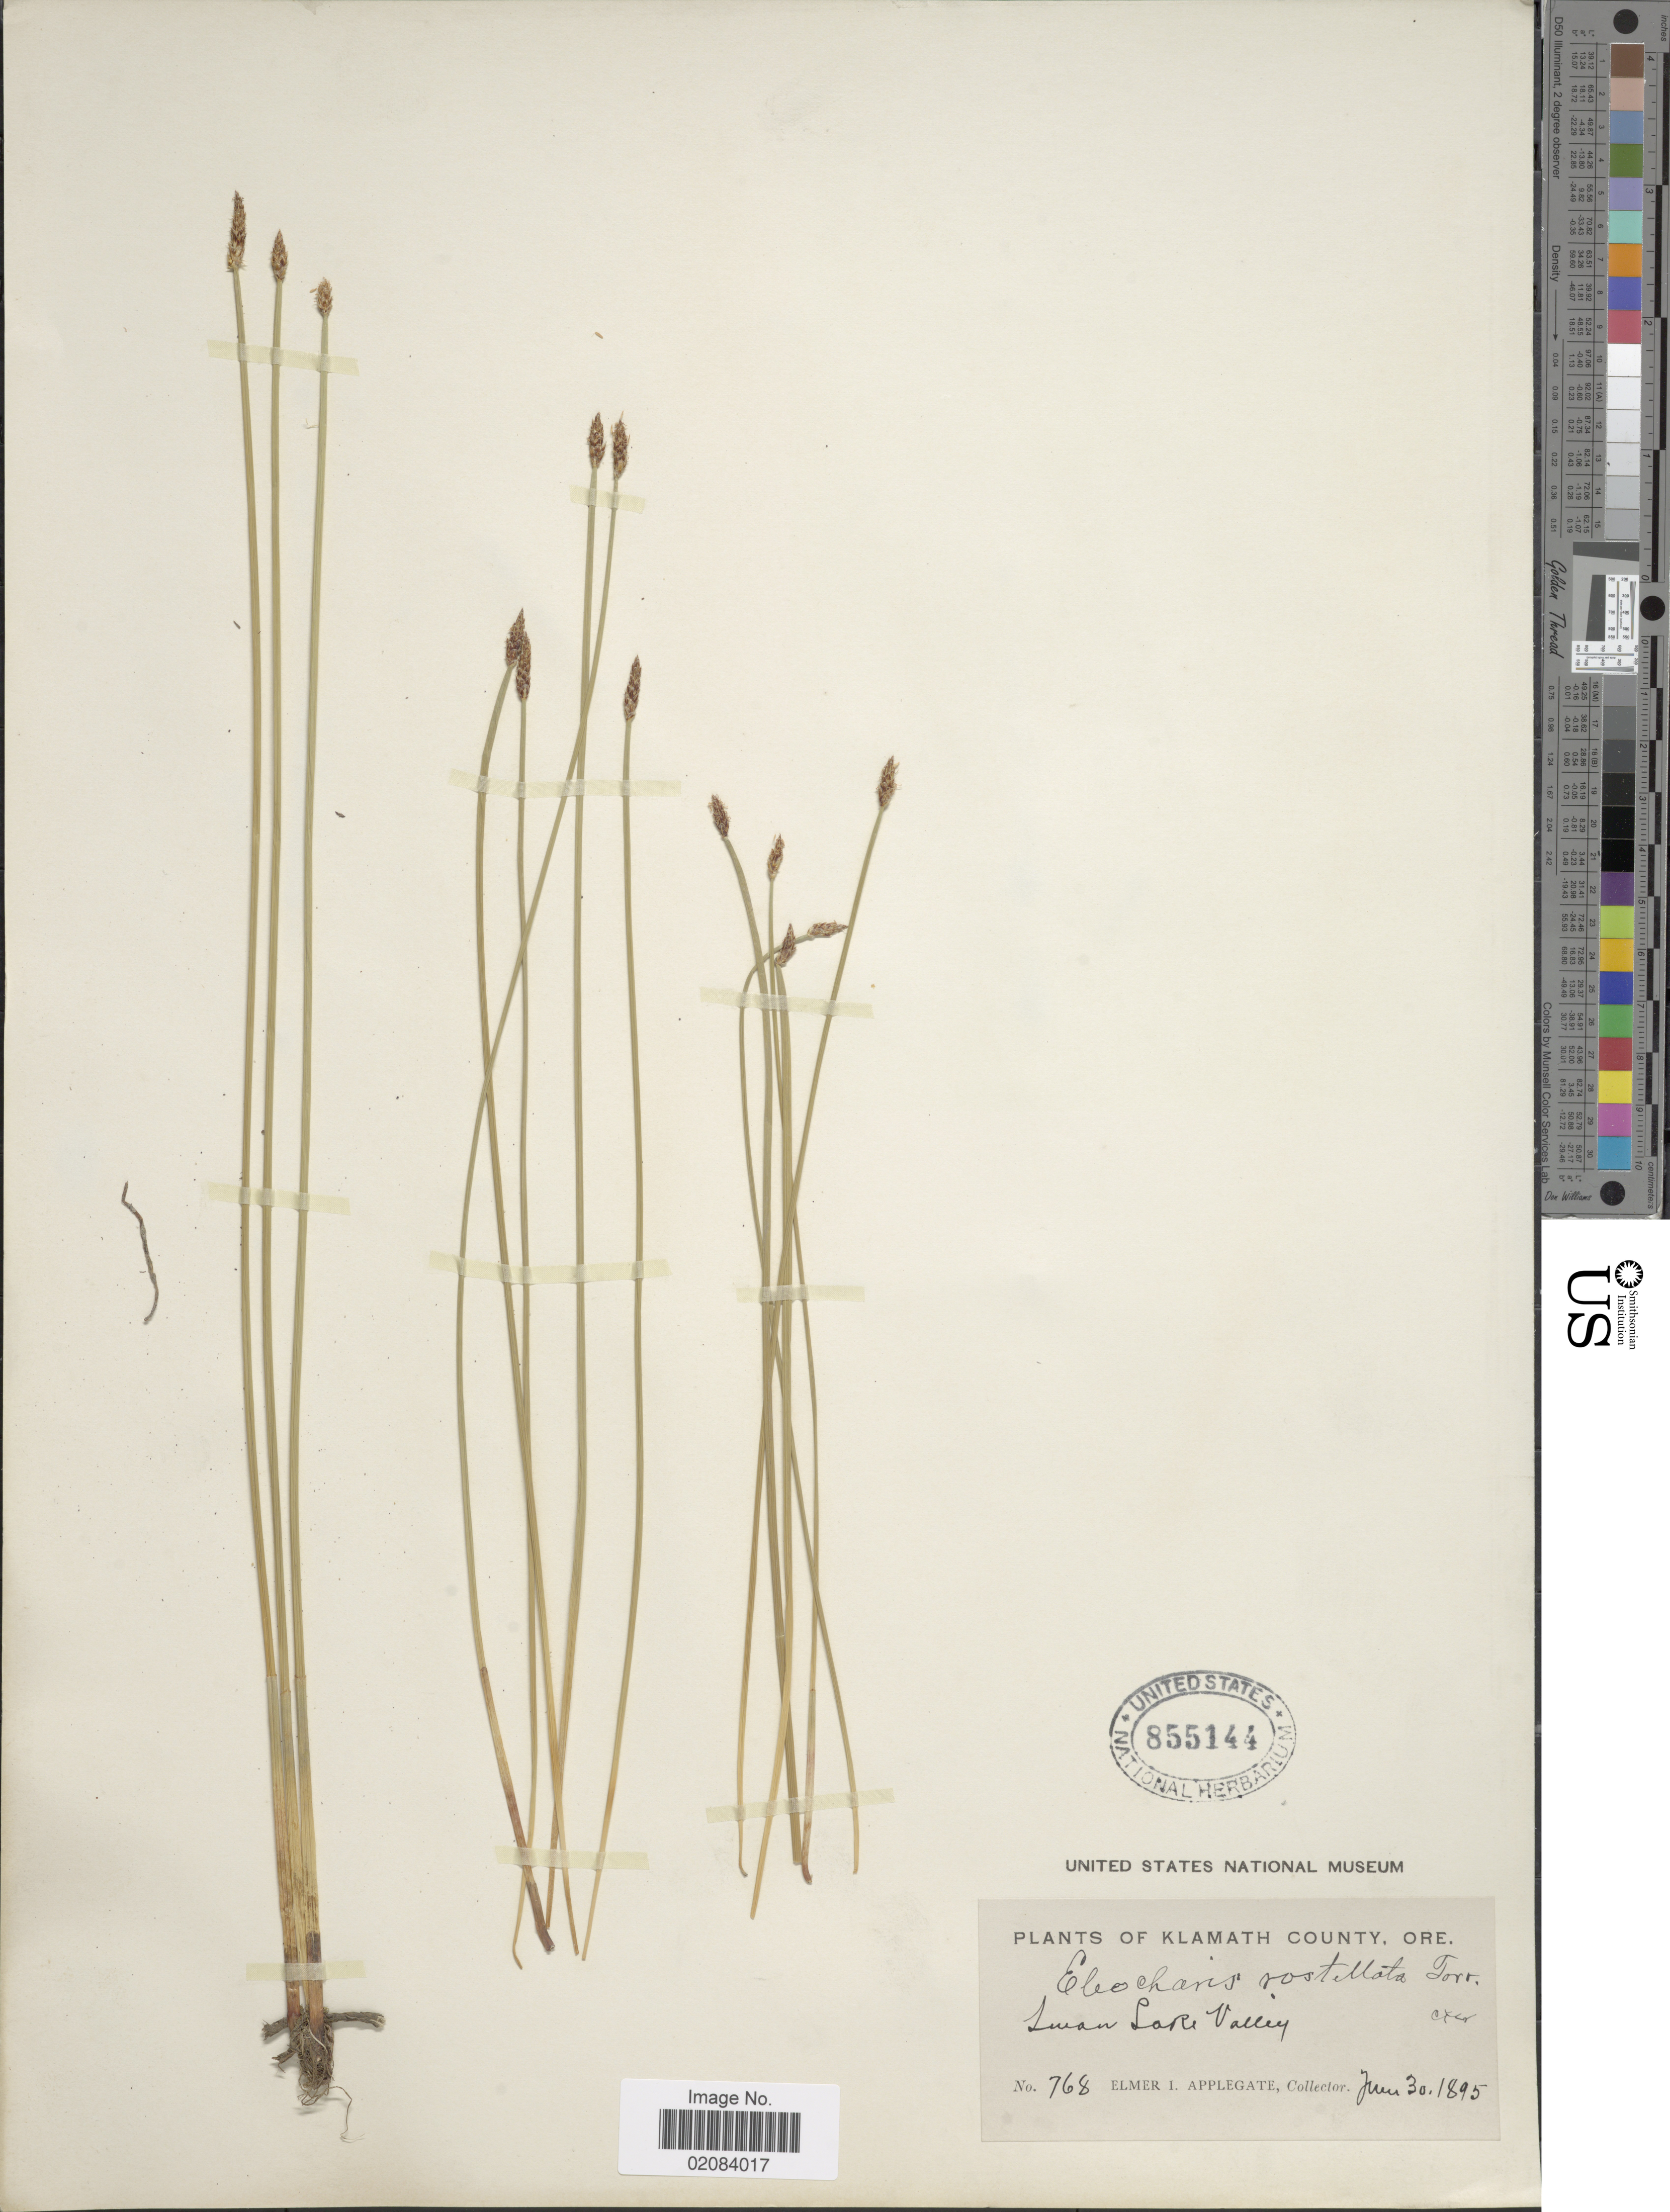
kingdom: Plantae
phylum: Tracheophyta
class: Liliopsida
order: Poales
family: Cyperaceae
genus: Eleocharis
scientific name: Eleocharis palustris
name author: (L.) Roem. & Schult.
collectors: E. I. Applegate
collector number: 768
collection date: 1895-06-30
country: United States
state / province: Oregon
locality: Klamath County, Swan Lake Valley.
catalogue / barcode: US 855144